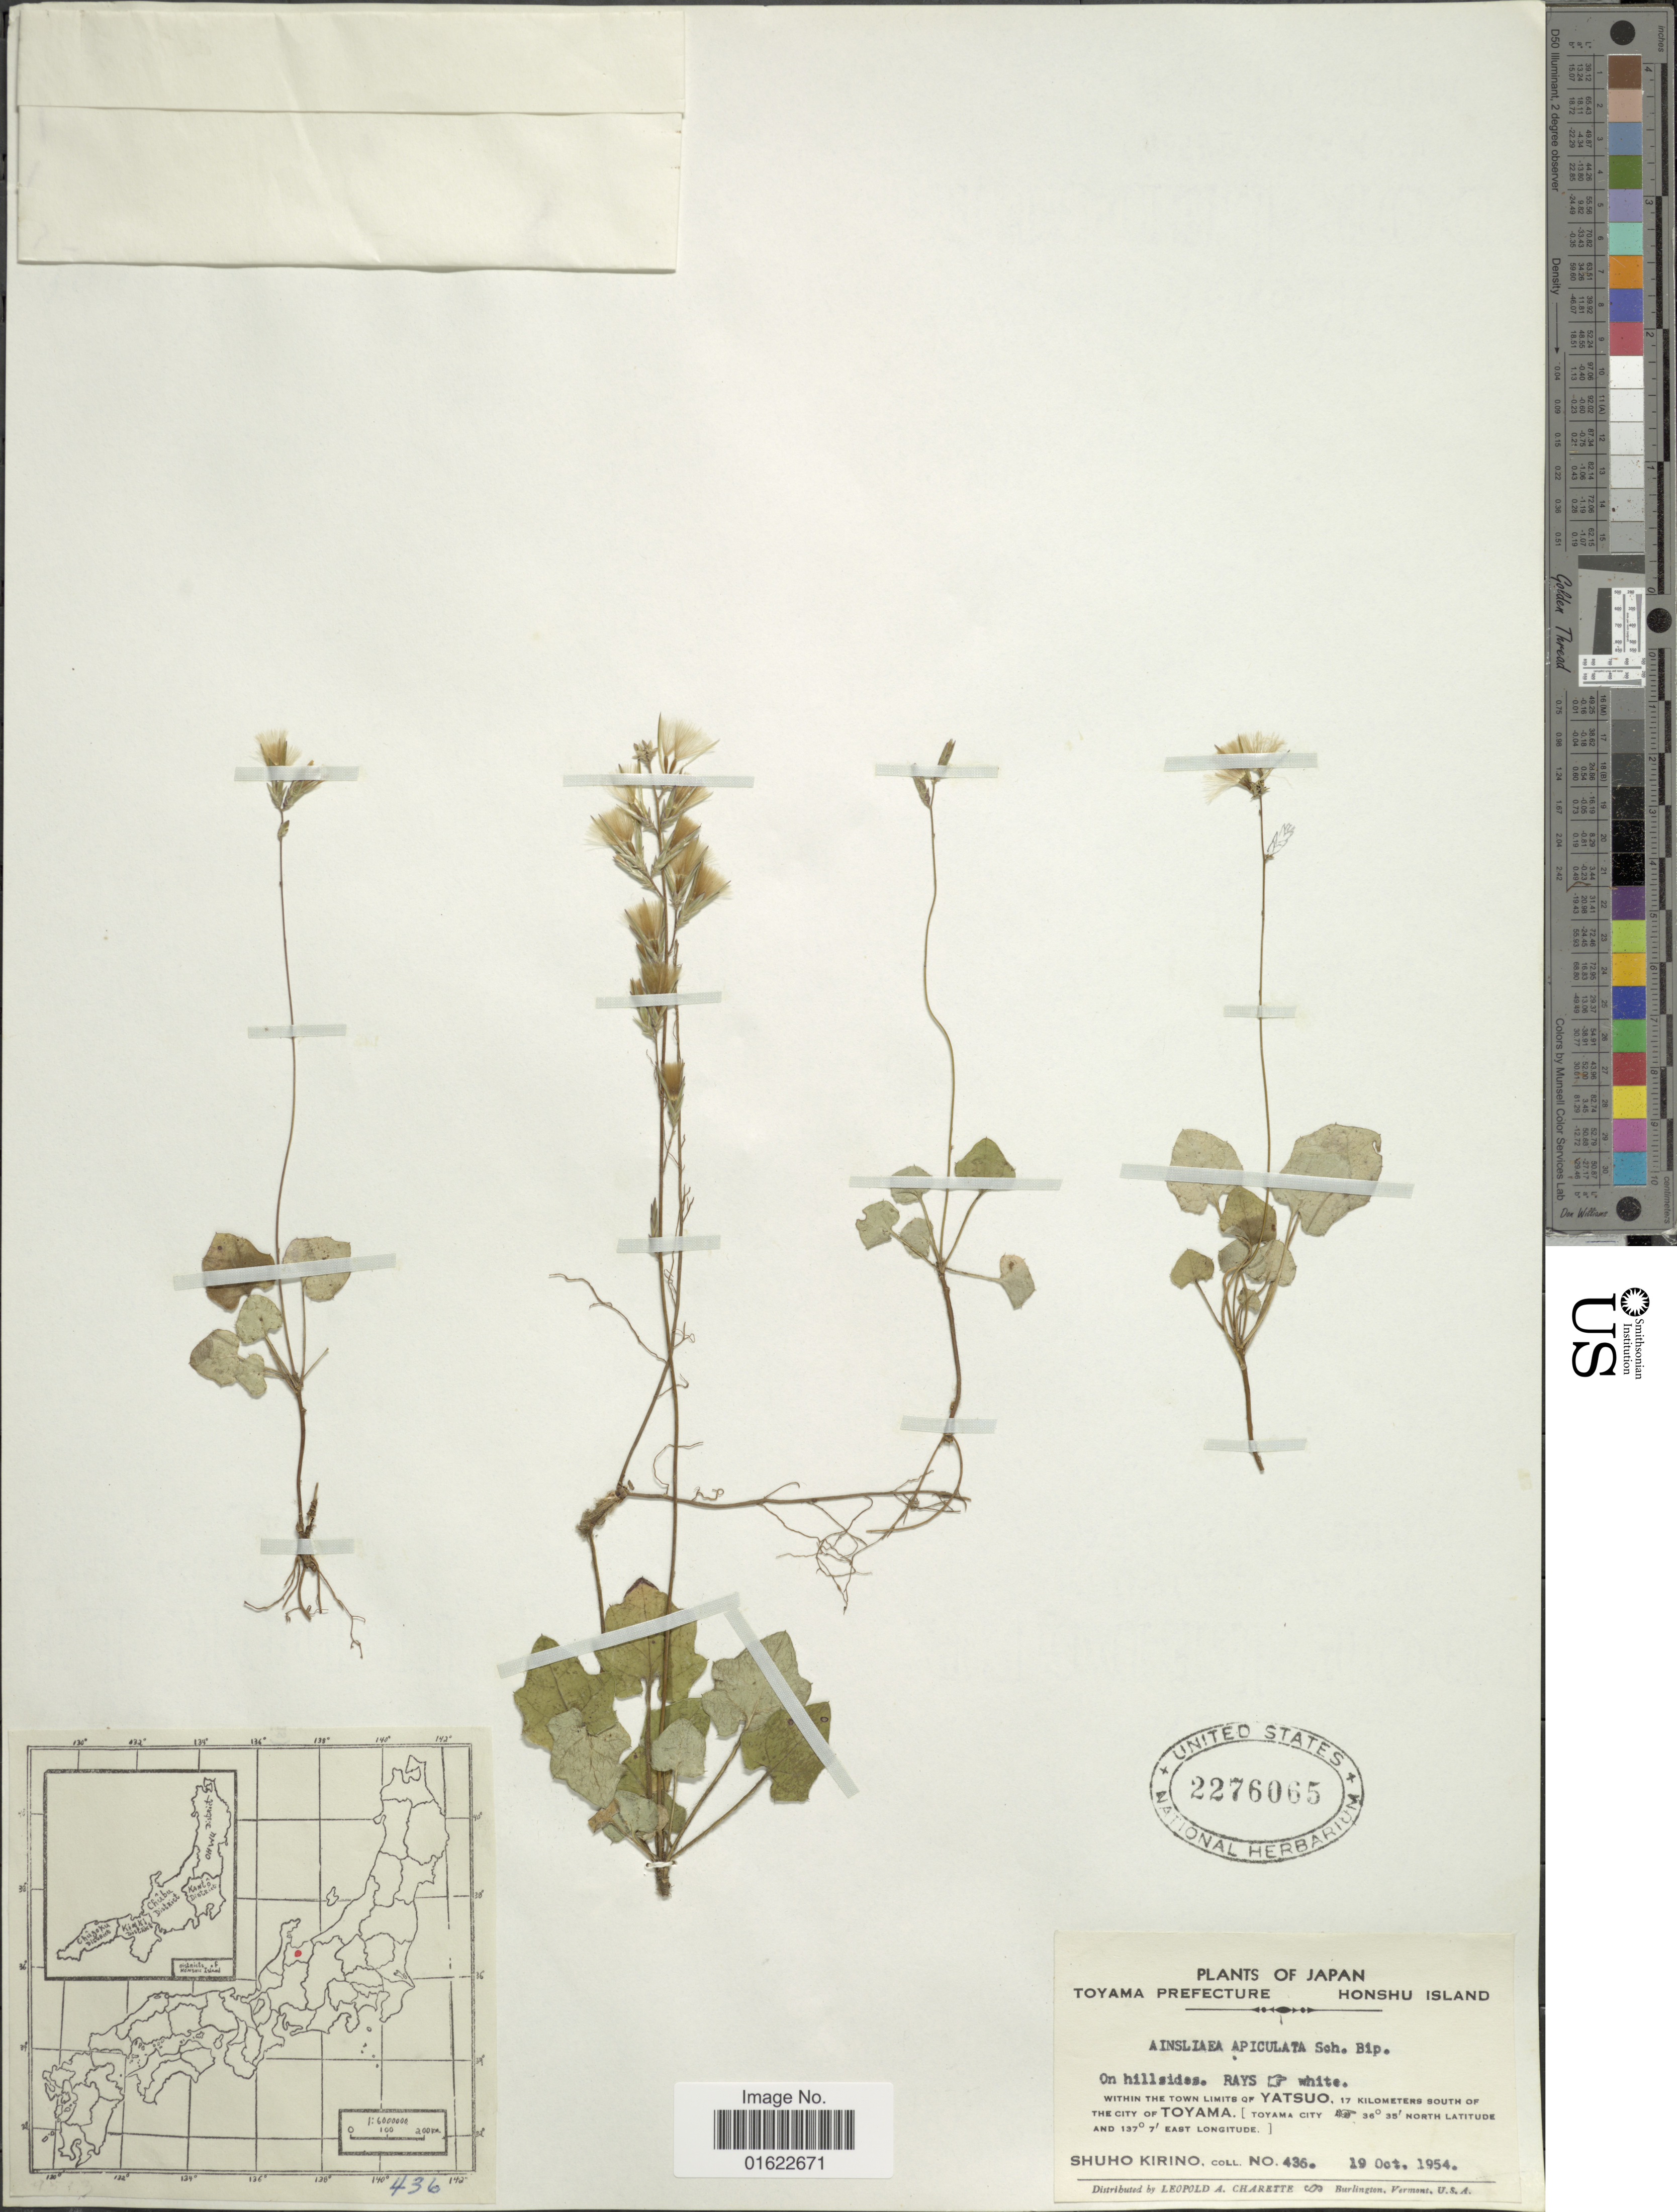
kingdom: Plantae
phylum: Tracheophyta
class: Magnoliopsida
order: Asterales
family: Asteraceae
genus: Ainsliaea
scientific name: Ainsliaea apiculata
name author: Sch. Bip.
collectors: S. Kirino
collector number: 436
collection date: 1954-10-19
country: Japan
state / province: Toyama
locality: Toyama Prefecture, Honshu Island, within the town limits of Yatsuo, 17 kilometers south of the city of Toyama. [Toyama City]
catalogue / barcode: US 2276065